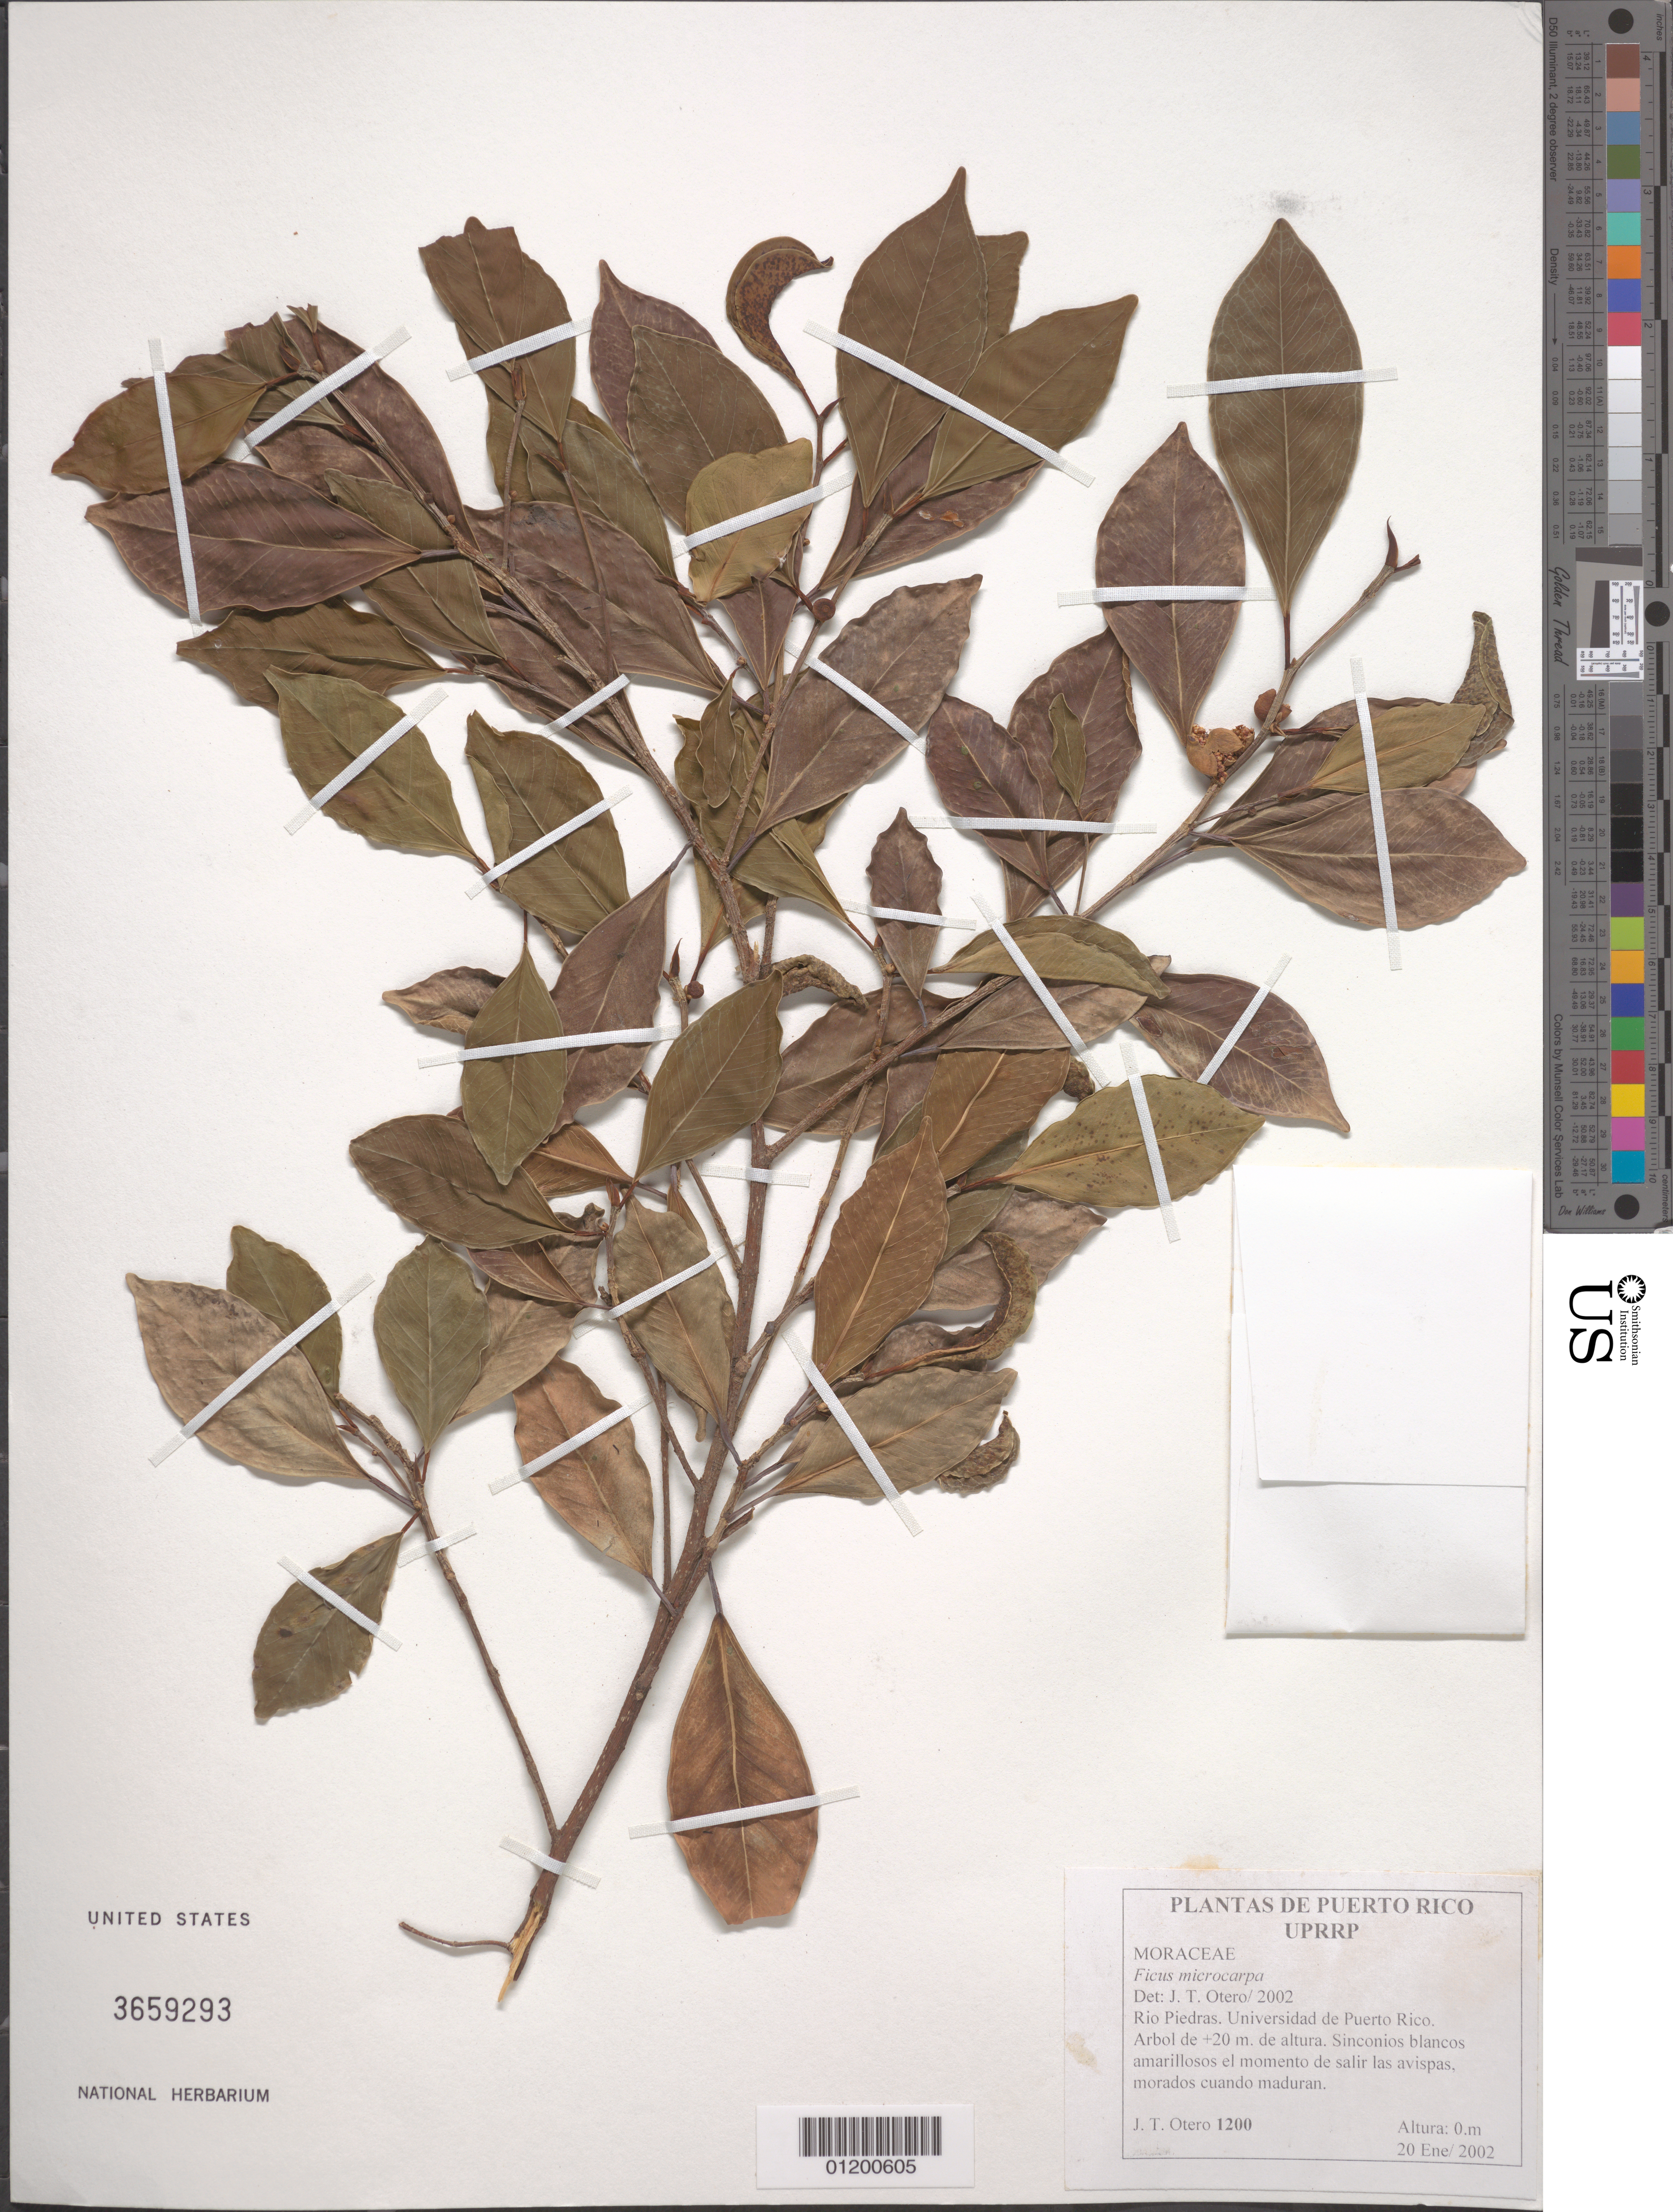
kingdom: Plantae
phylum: Tracheophyta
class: Magnoliopsida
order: Rosales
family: Moraceae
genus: Ficus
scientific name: Ficus microcarpa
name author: L. f.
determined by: Otero, J.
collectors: J. Otero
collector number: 1200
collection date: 2002-01-20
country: Puerto Rico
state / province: Río Piedras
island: Puerto Rico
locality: University of Puerto Rico.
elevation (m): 0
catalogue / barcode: US 3659293